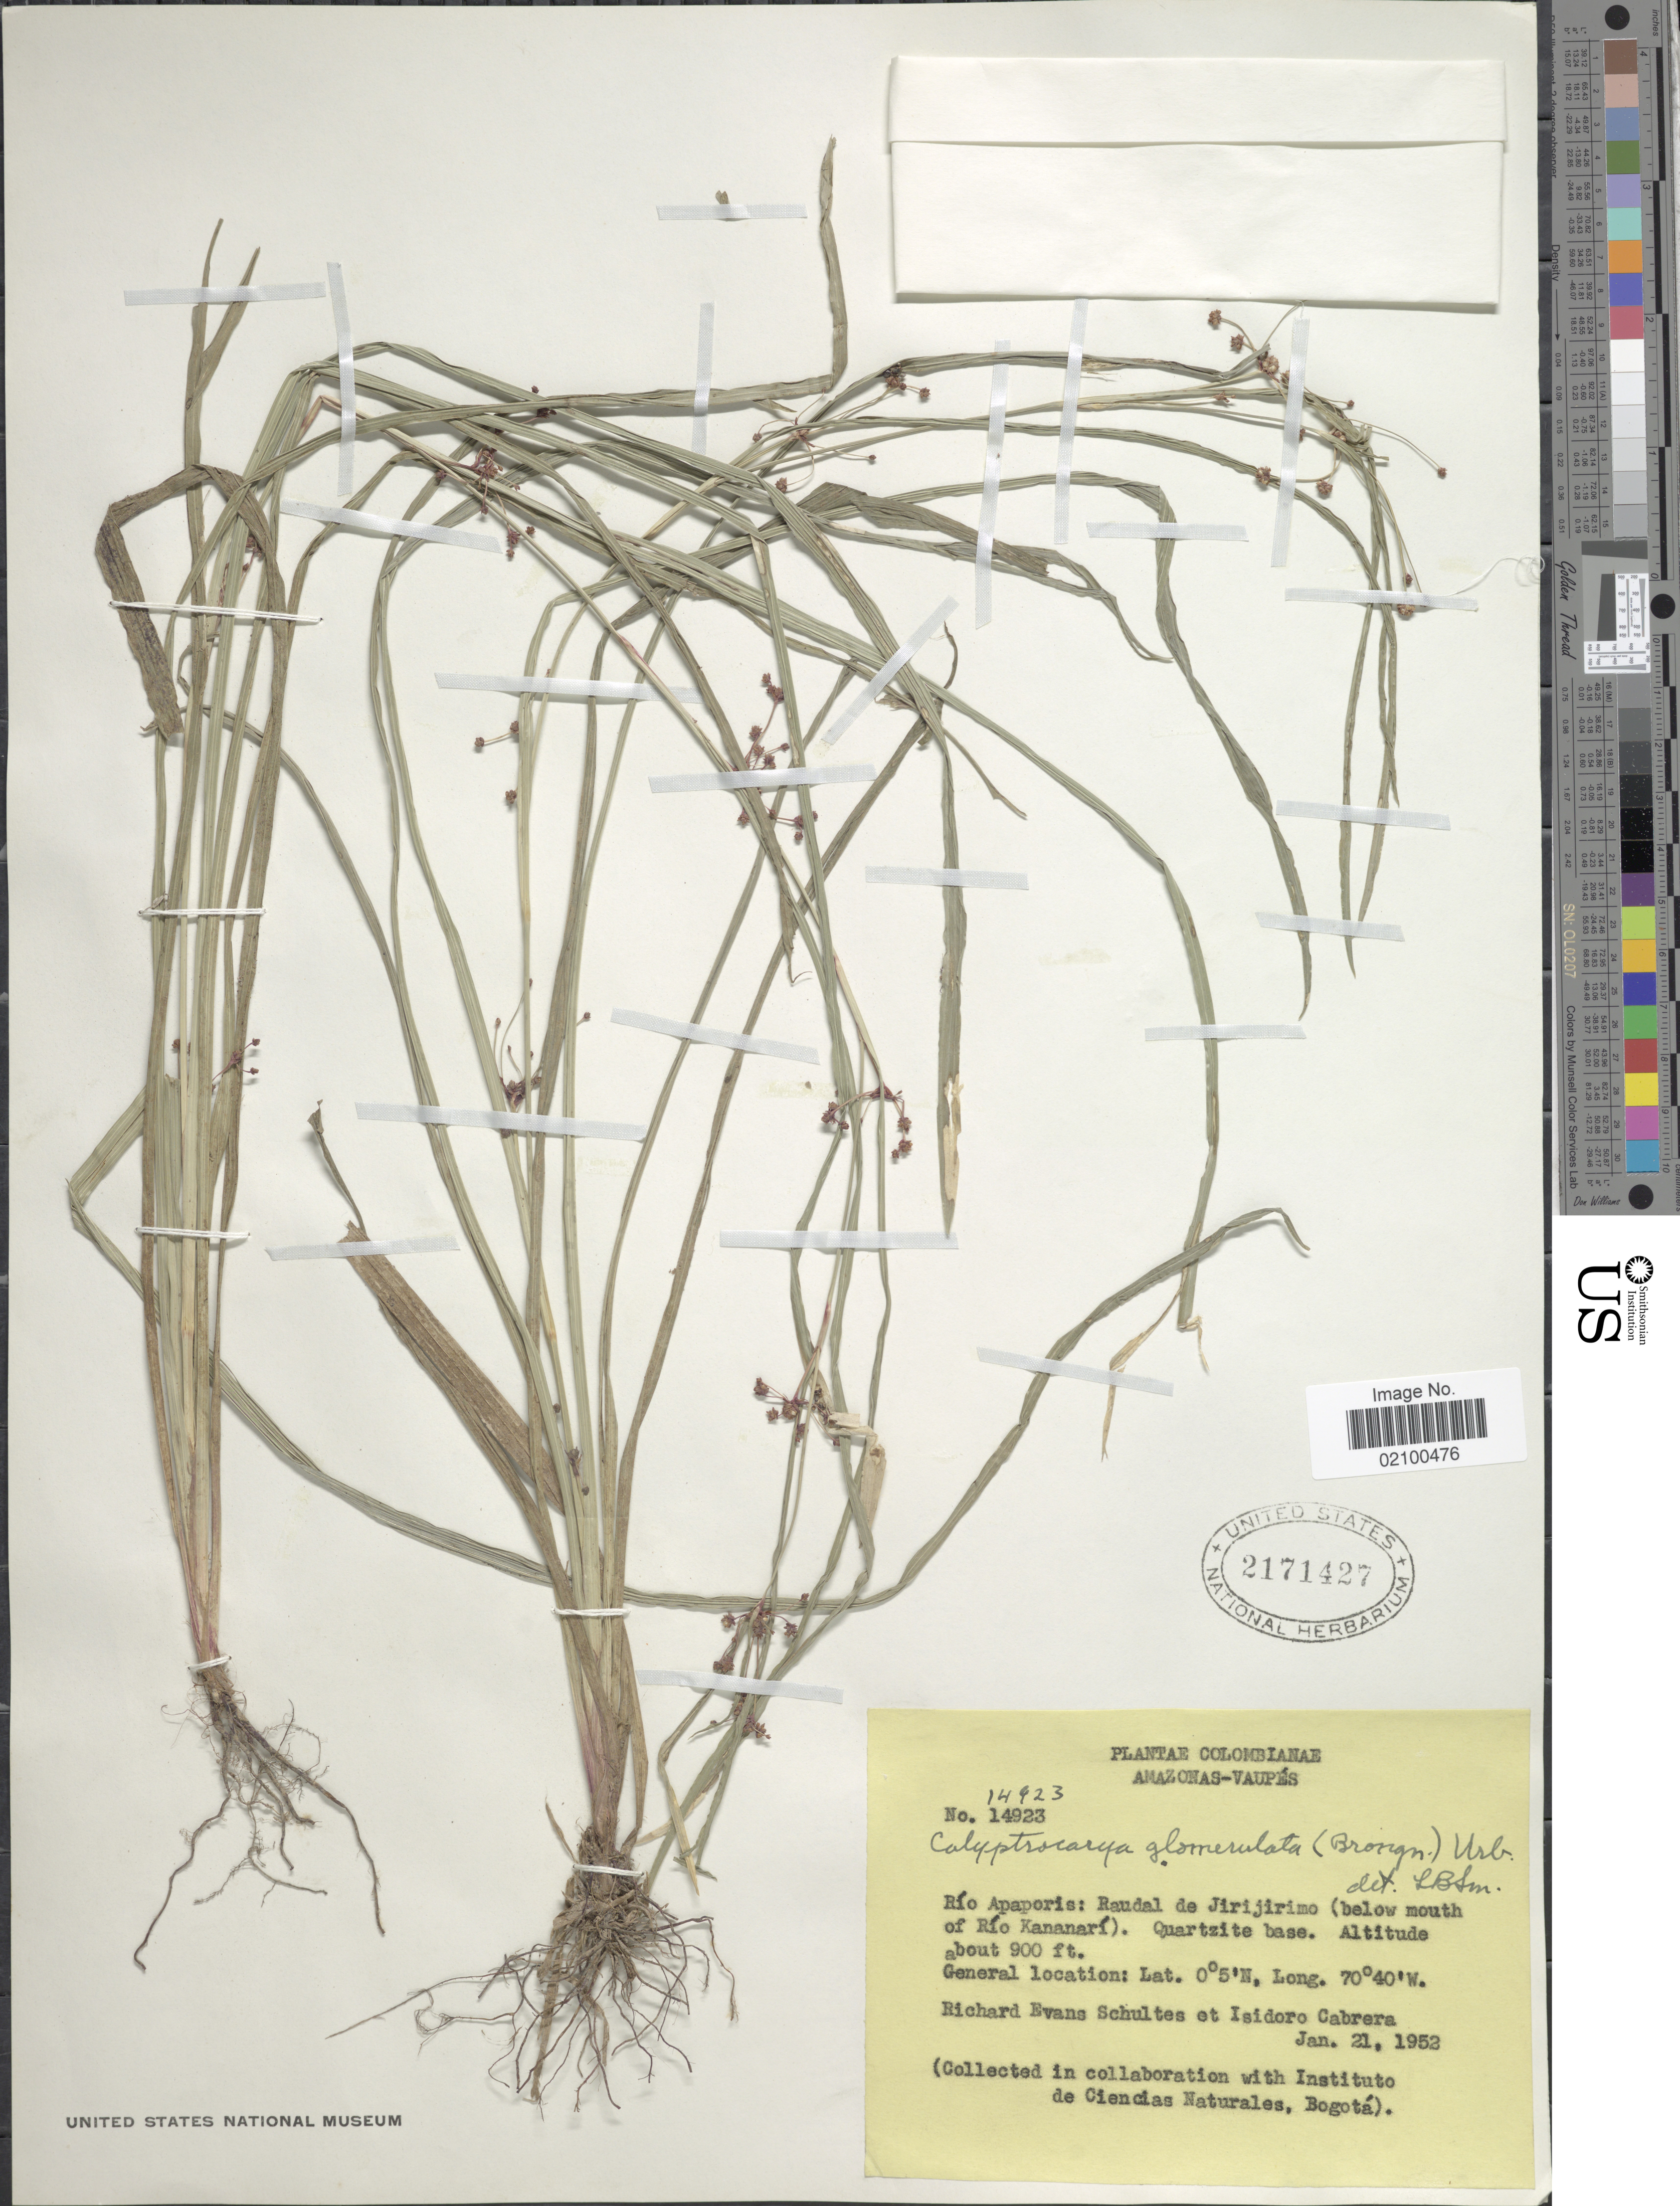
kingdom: Plantae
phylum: Tracheophyta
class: Liliopsida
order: Poales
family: Cyperaceae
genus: Calyptrocarya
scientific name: Calyptrocarya glomerulata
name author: (Brongn.) Urb.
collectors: R. E. Schultes & I. Cabrera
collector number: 14923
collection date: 1952-01-21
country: Colombia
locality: Amazonas-Vaupes. Rio Apaporis: Raudal de Jirijirimo (below mouth of Rio Kananari)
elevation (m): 274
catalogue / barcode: US 2171427